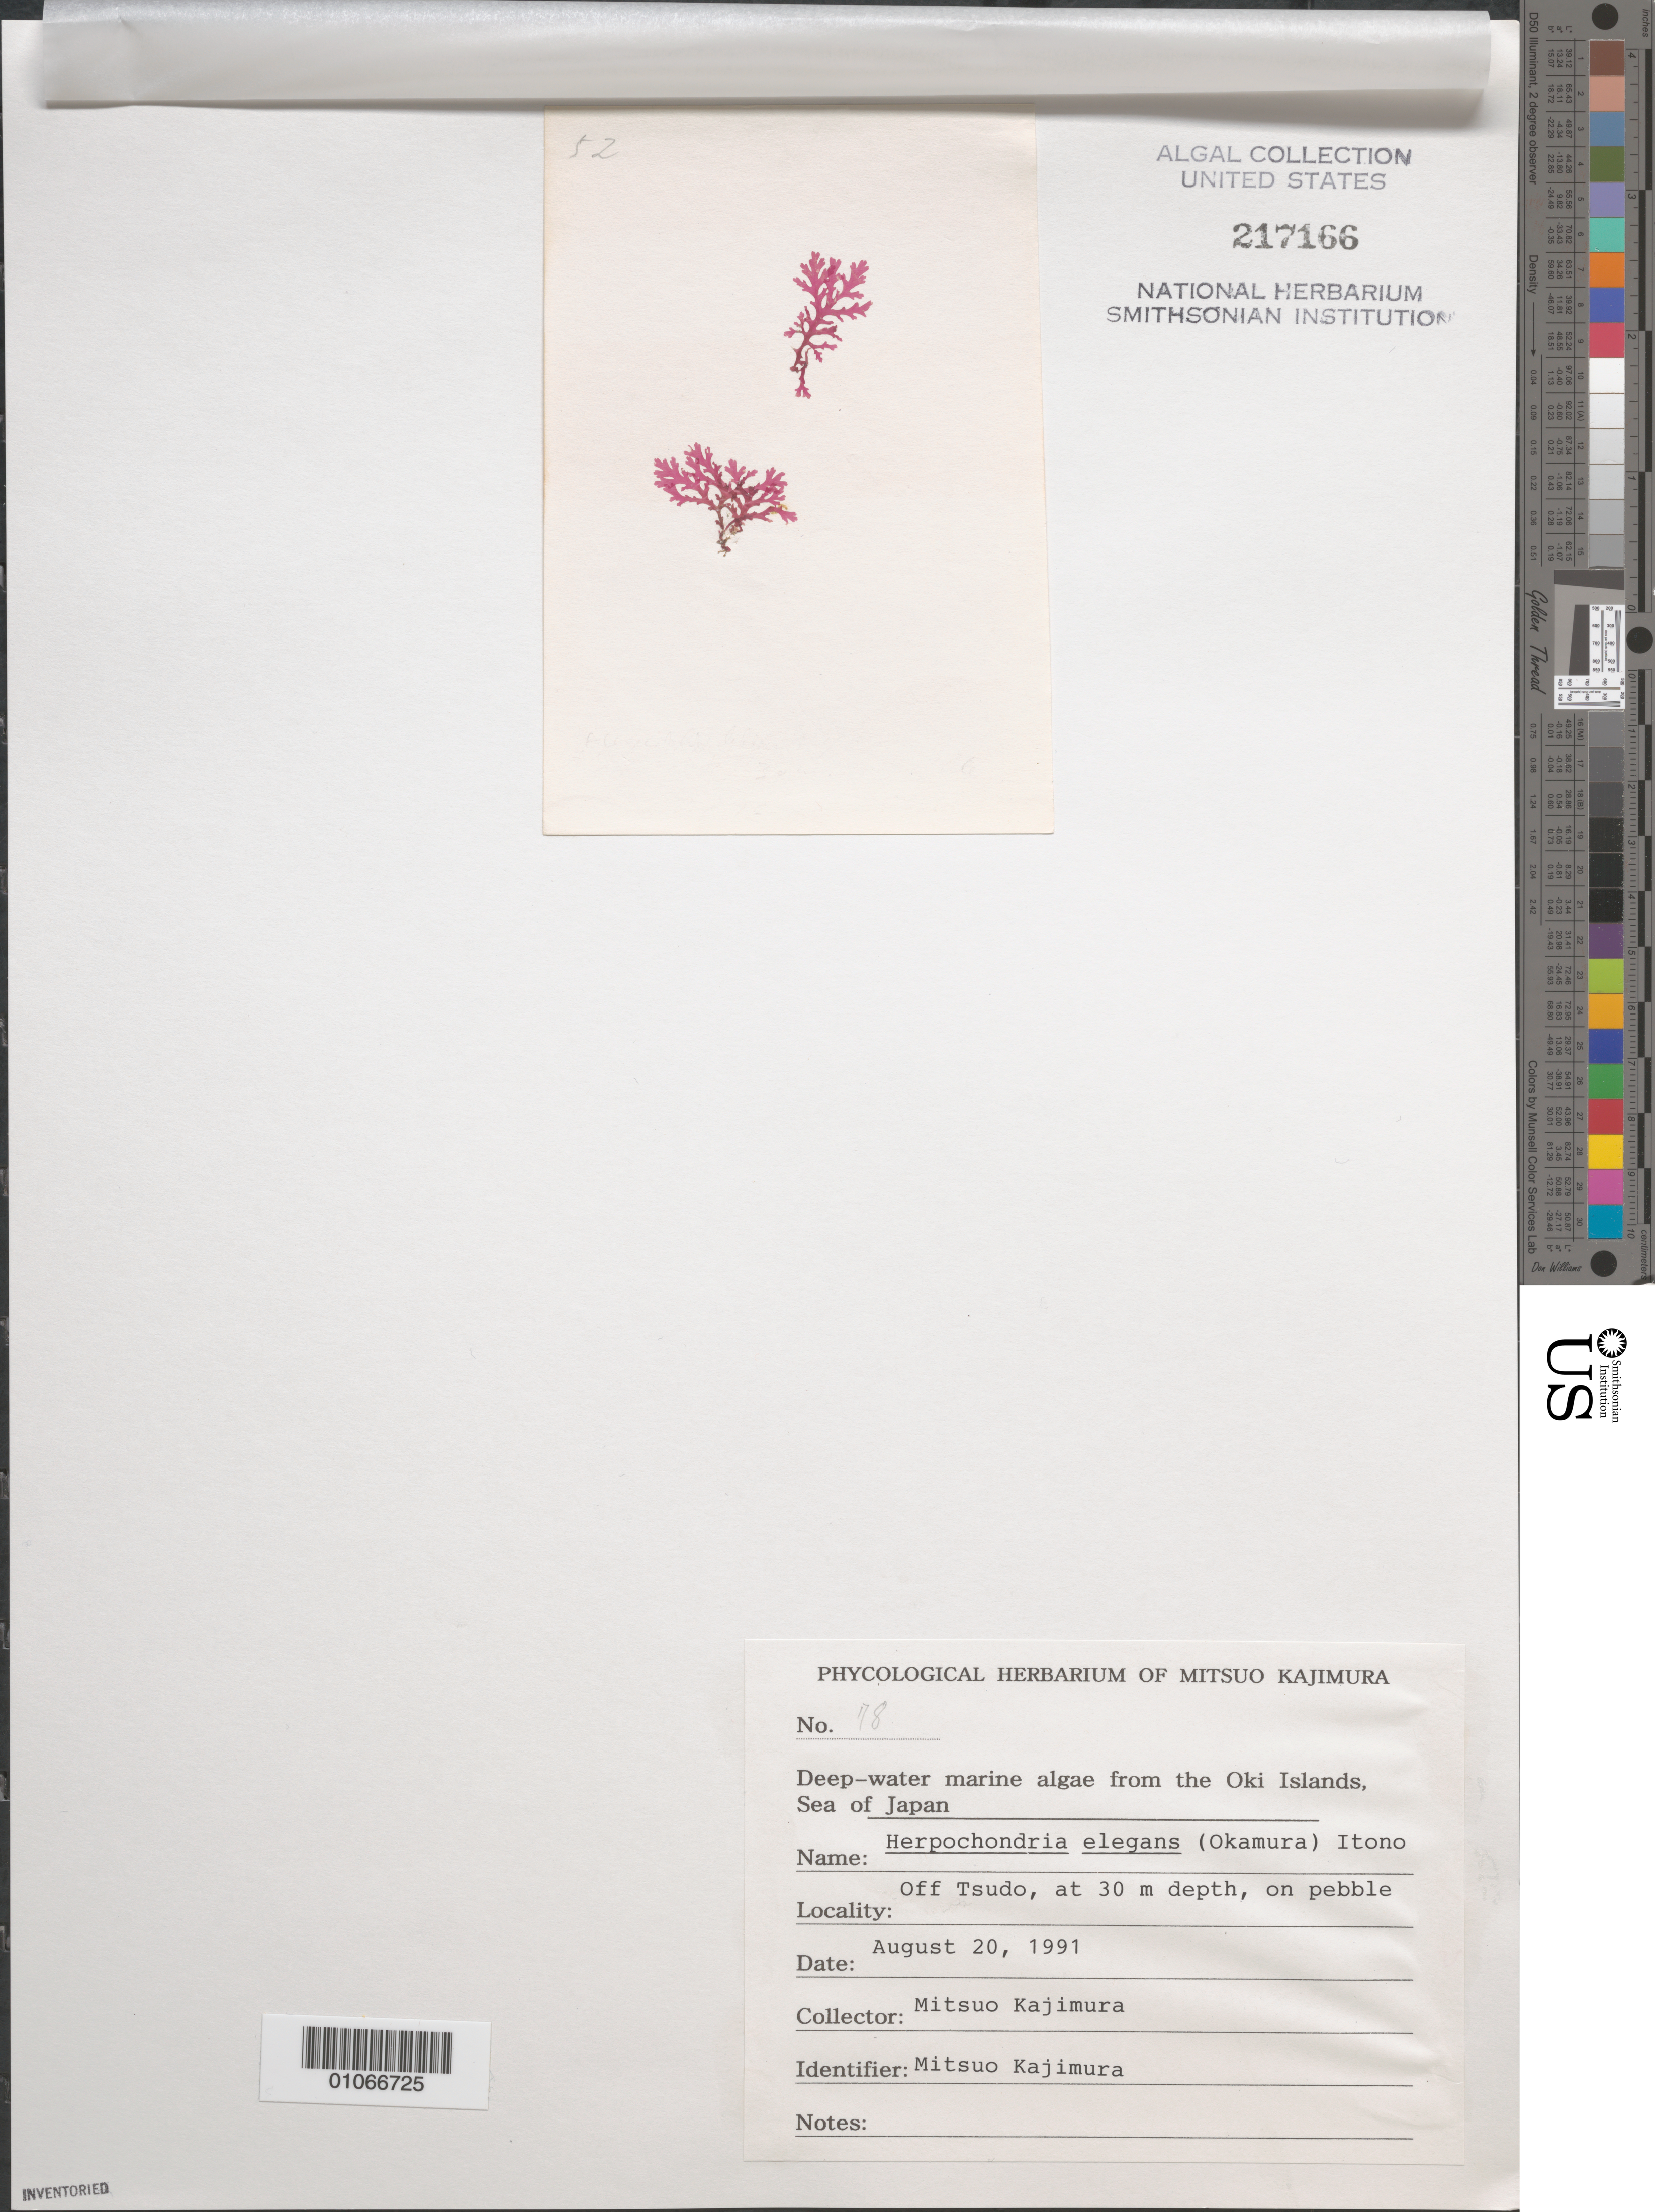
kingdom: Plantae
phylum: Rhodophyta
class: Florideophyceae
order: Ceramiales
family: Ceramiaceae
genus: Herpochondria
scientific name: Herpochondria elegans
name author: (Okamura) Itono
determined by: Kajimura, Mitsuo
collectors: M. Kajimura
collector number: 78 & specimen 52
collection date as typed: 20 Aug 1991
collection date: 1991-08-20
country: Japan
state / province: Simane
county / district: Oki District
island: Oki Islands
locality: Off Tsudo [village], Sea of Japan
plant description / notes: Phycologial Herbarium of Mitsuo Kajimura, Deep-water marine algae from the Oki Islands, Sea of Japan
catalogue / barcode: US 217166